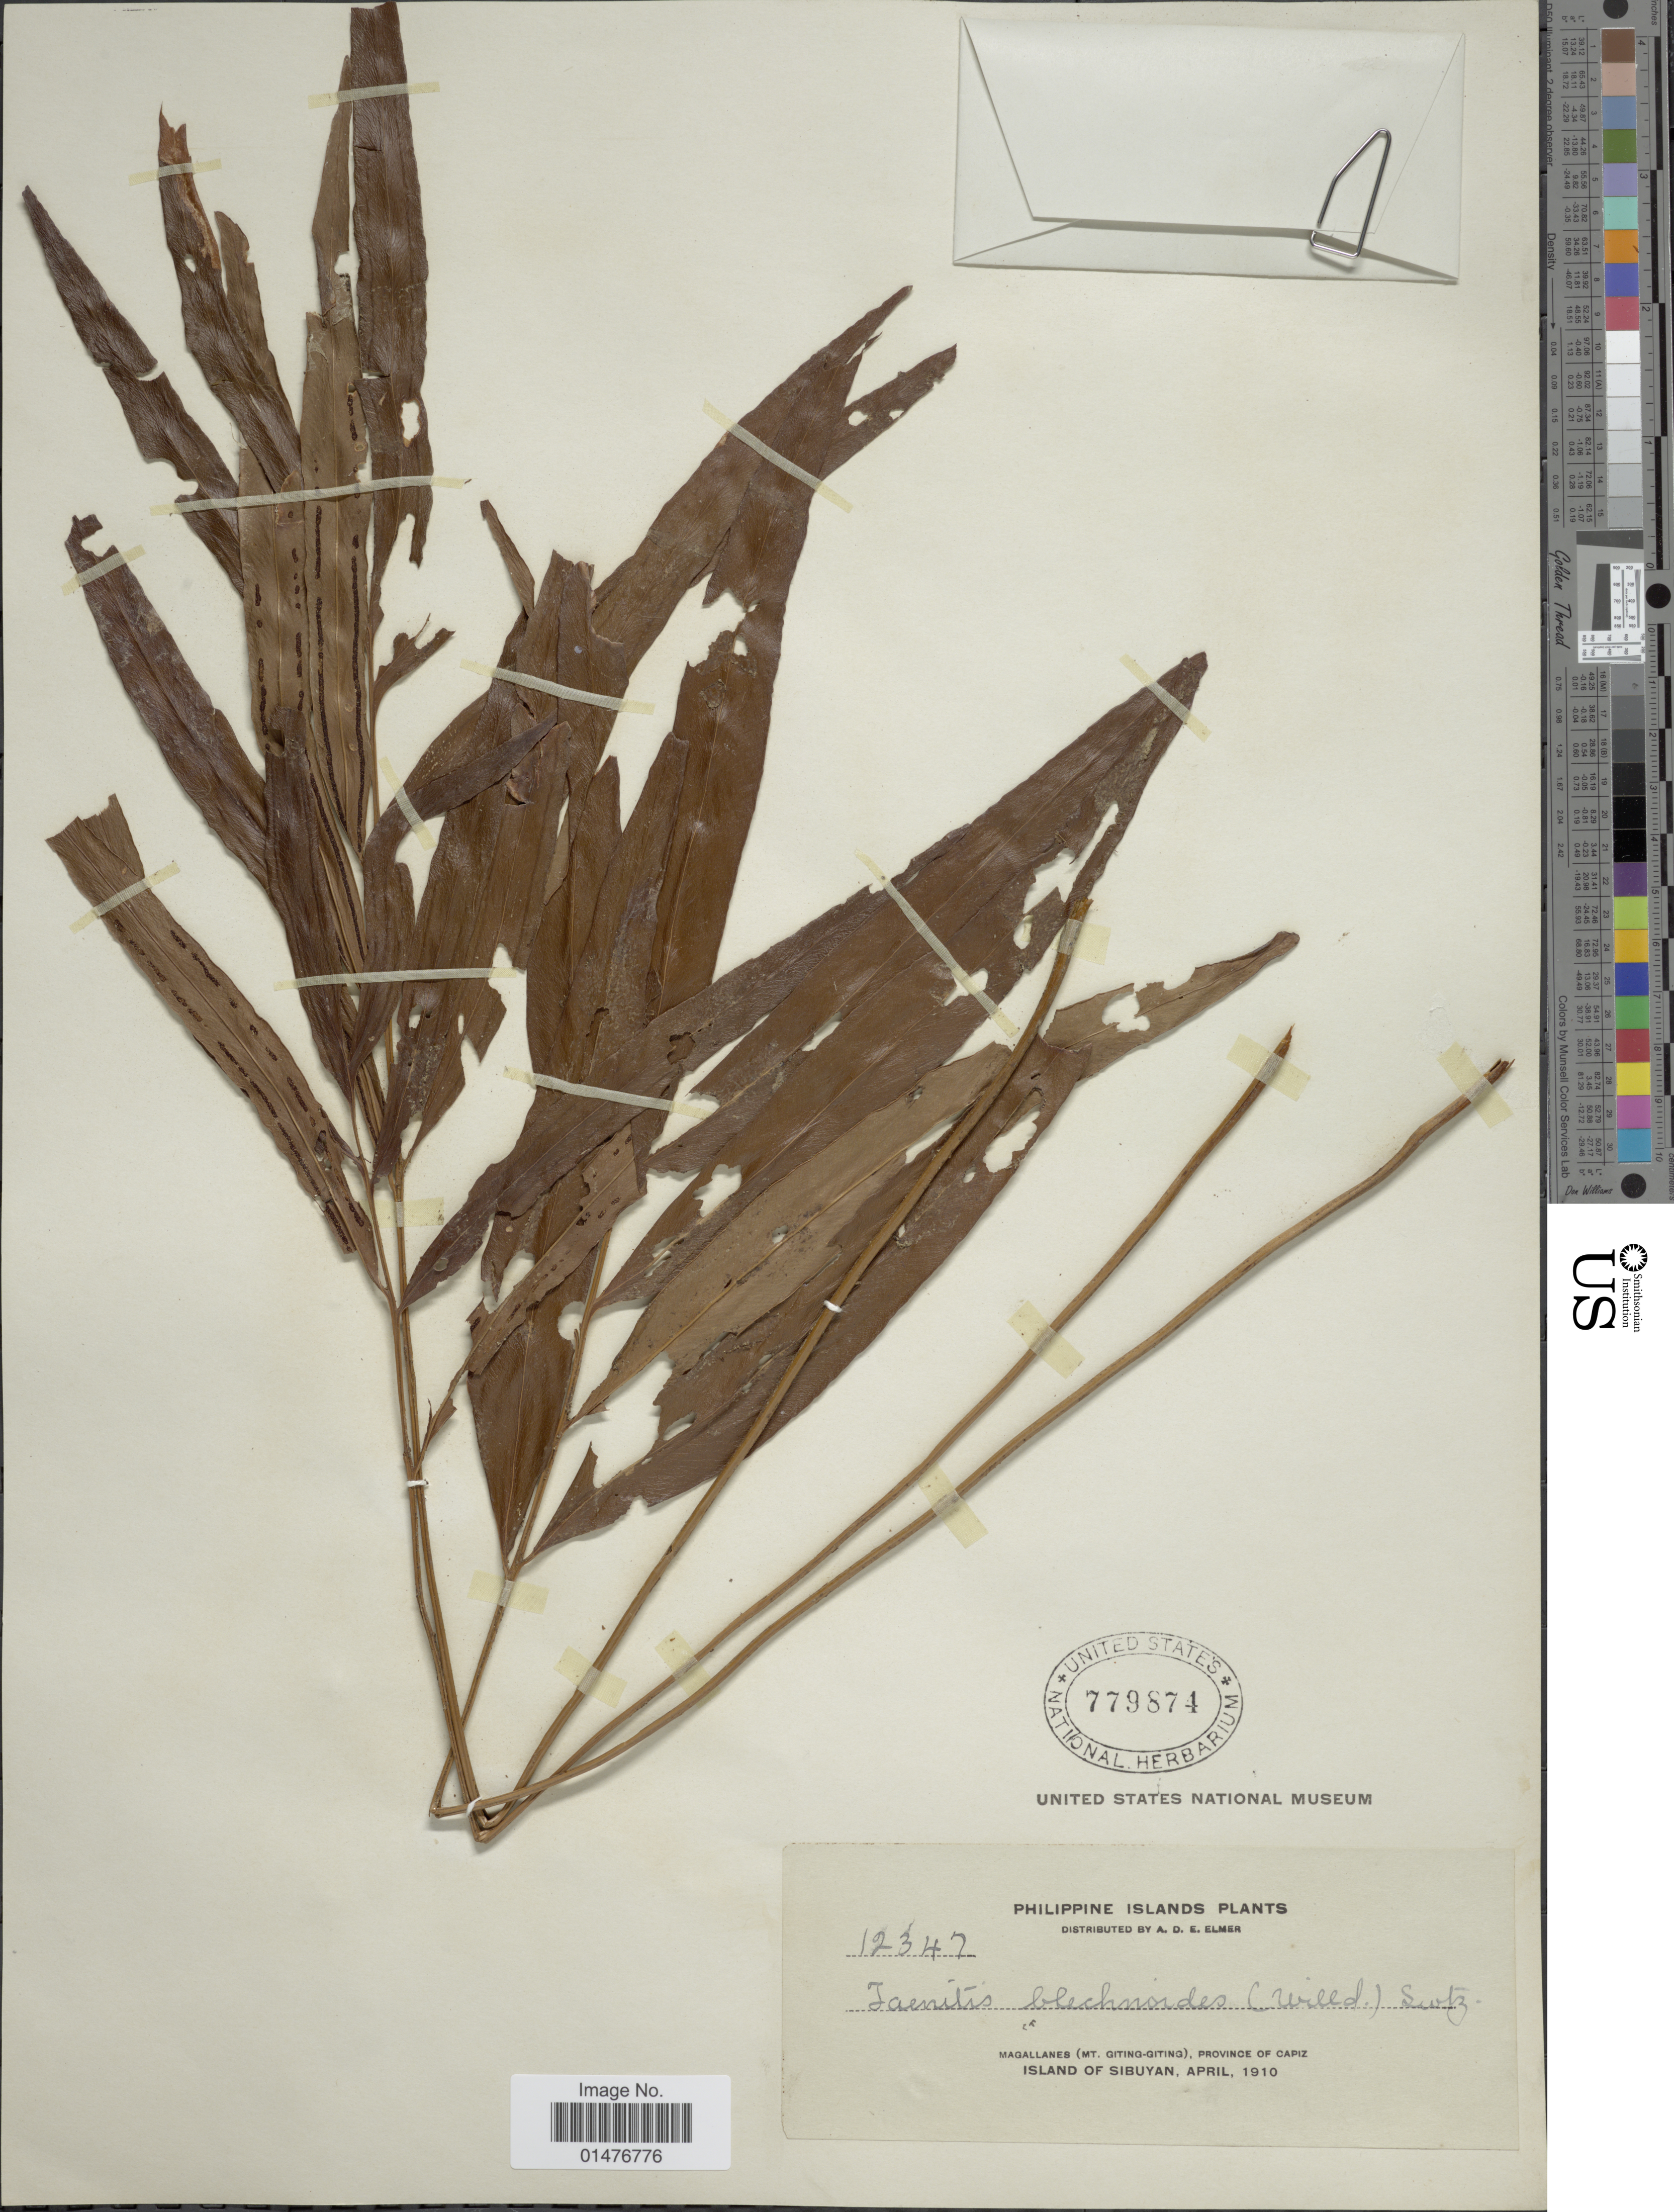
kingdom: Plantae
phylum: Tracheophyta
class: Polypodiopsida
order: Polypodiales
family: Pteridaceae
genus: Taenitis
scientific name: Taenitis blechnoides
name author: (Willd.) Sw.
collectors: A. D. E. Elmer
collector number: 12347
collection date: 1910-04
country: Philippines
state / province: Western Visayas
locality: Philippine Islands, Magallanes(mt. Giting-GIting), province of Capiz, Island of Sibuyan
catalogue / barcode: US 779874